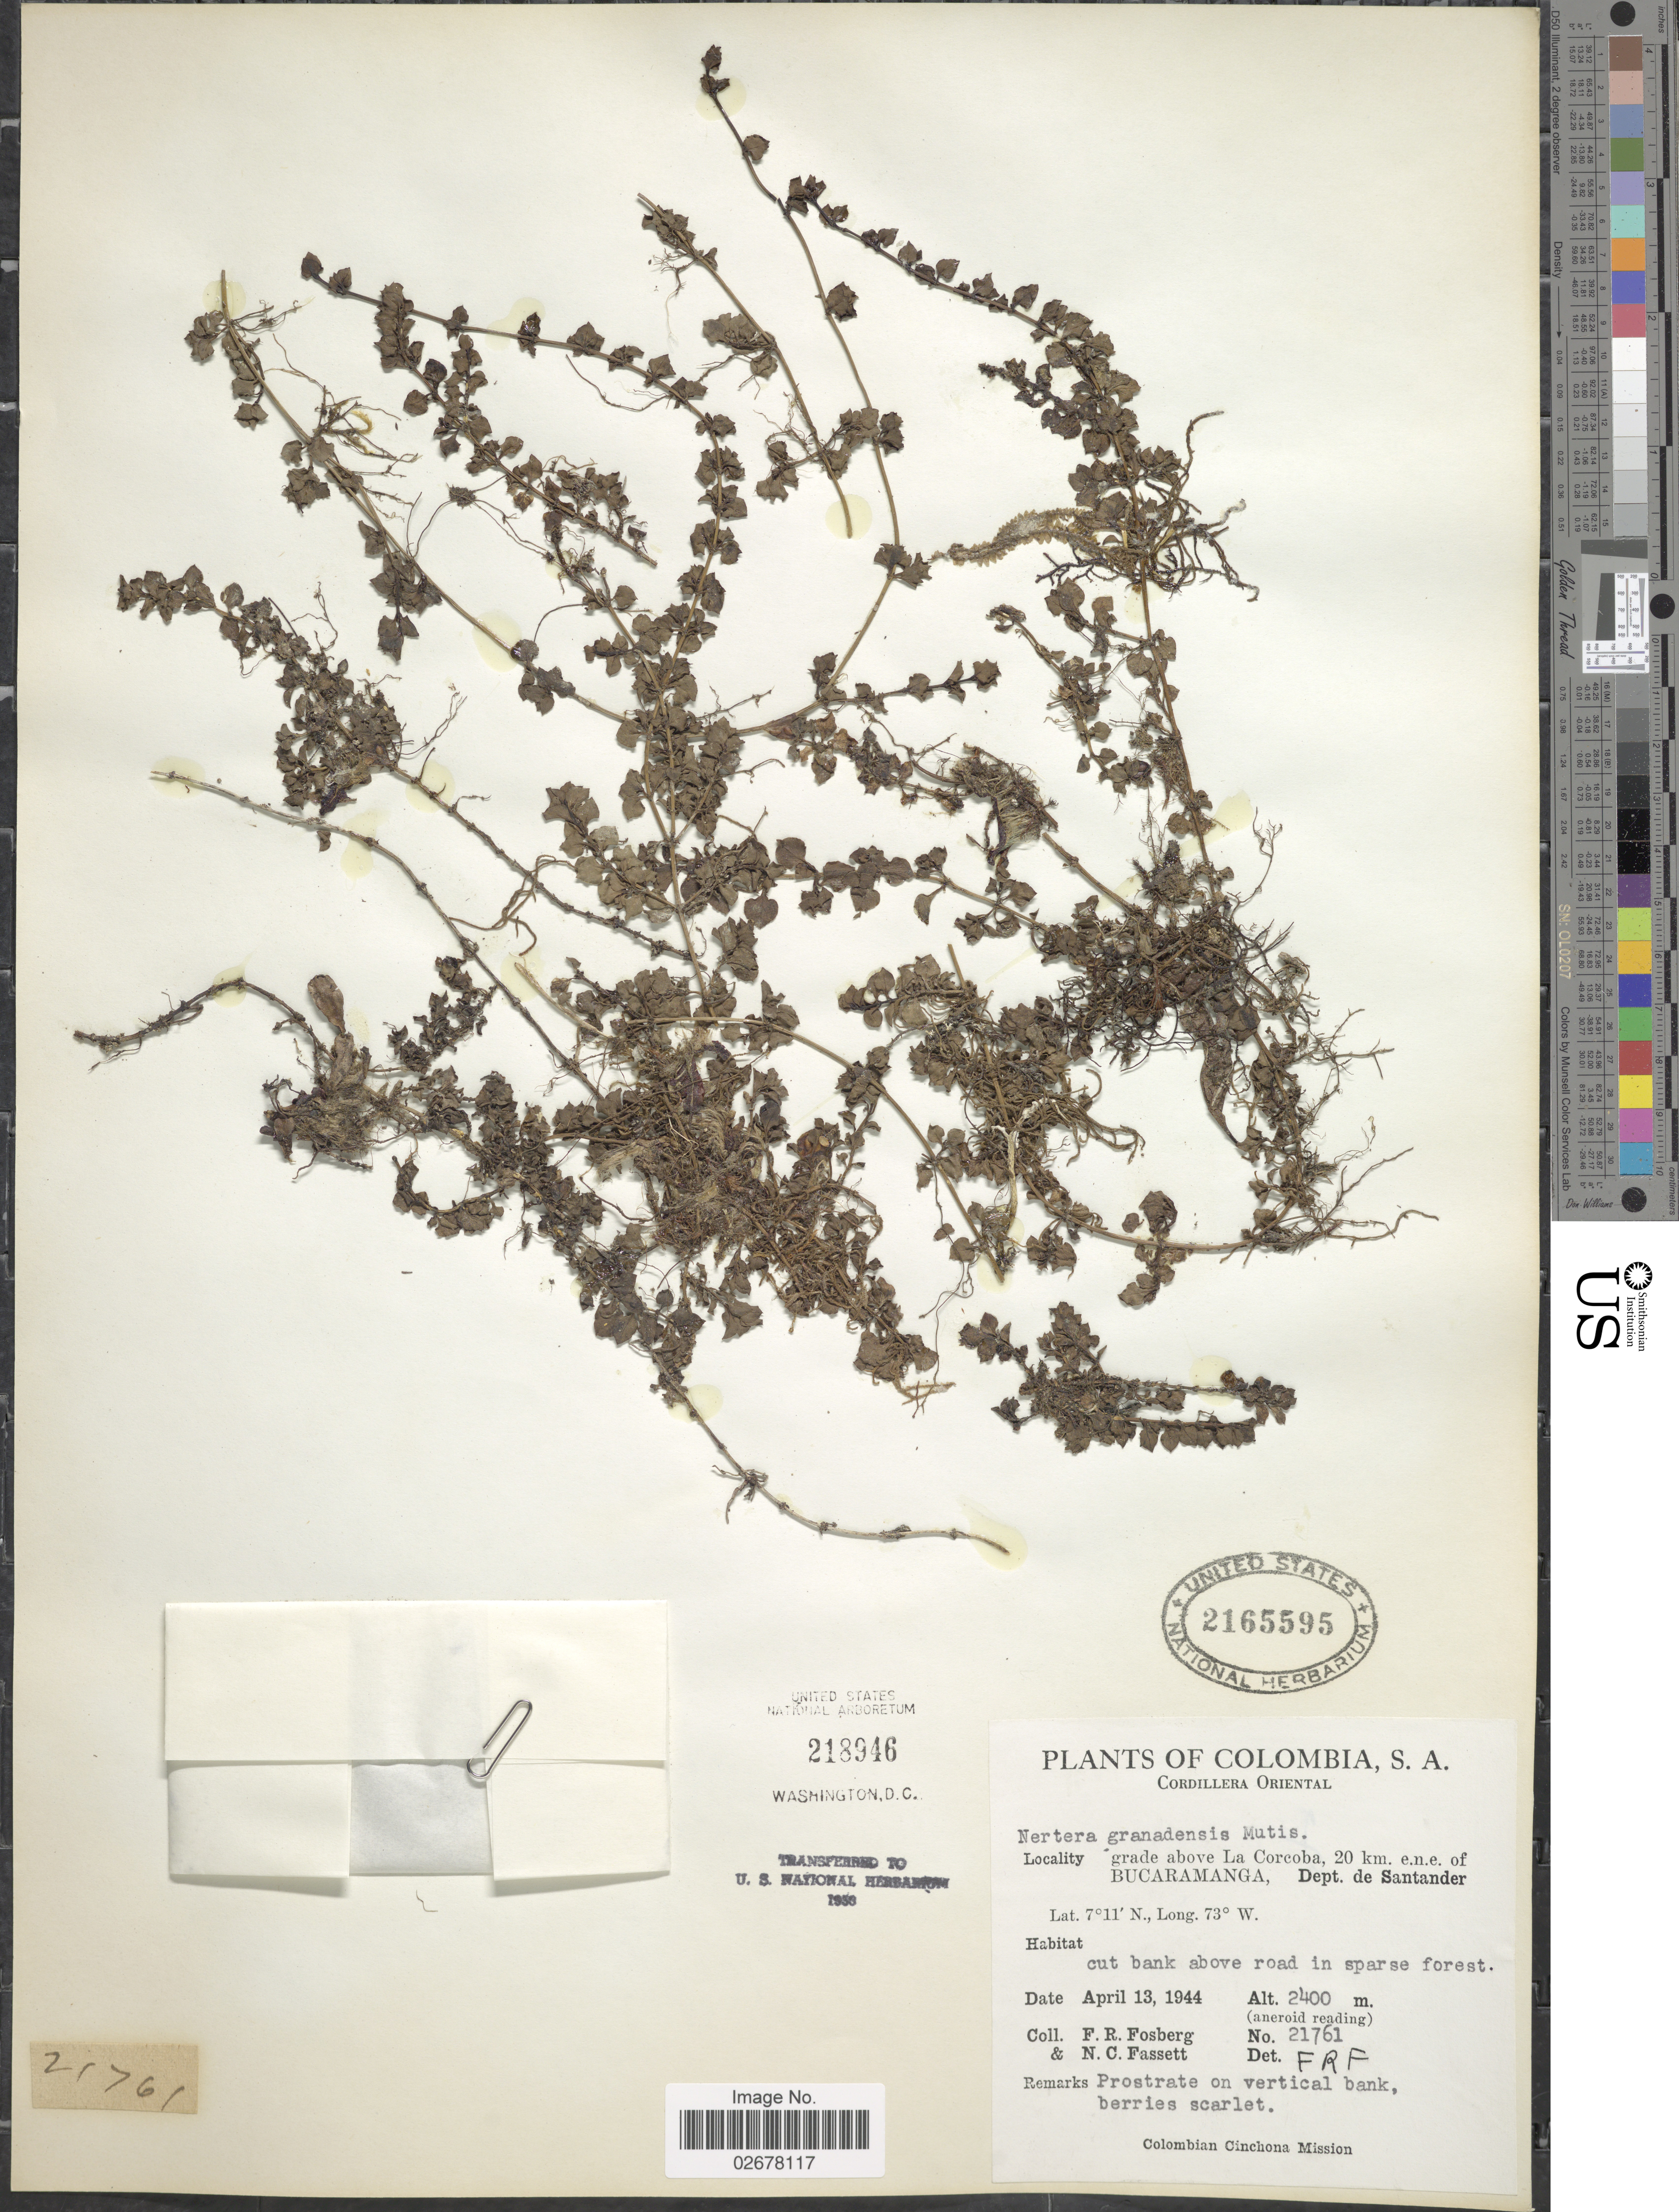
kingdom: Plantae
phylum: Tracheophyta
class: Magnoliopsida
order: Gentianales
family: Rubiaceae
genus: Nertera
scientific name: Nertera depressa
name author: Banks & Sol. ex Gaertn.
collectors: F. R. Fosberg & N. C. Fassett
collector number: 21761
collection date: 1944-04-13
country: Colombia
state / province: Santander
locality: Cordillera Oriental, grade above La Corcoba, 20 km e.n.e. of Bucaramanga, Dept. de Santander, cut bank above road in sparse forest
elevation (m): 2400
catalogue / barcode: US 2165595